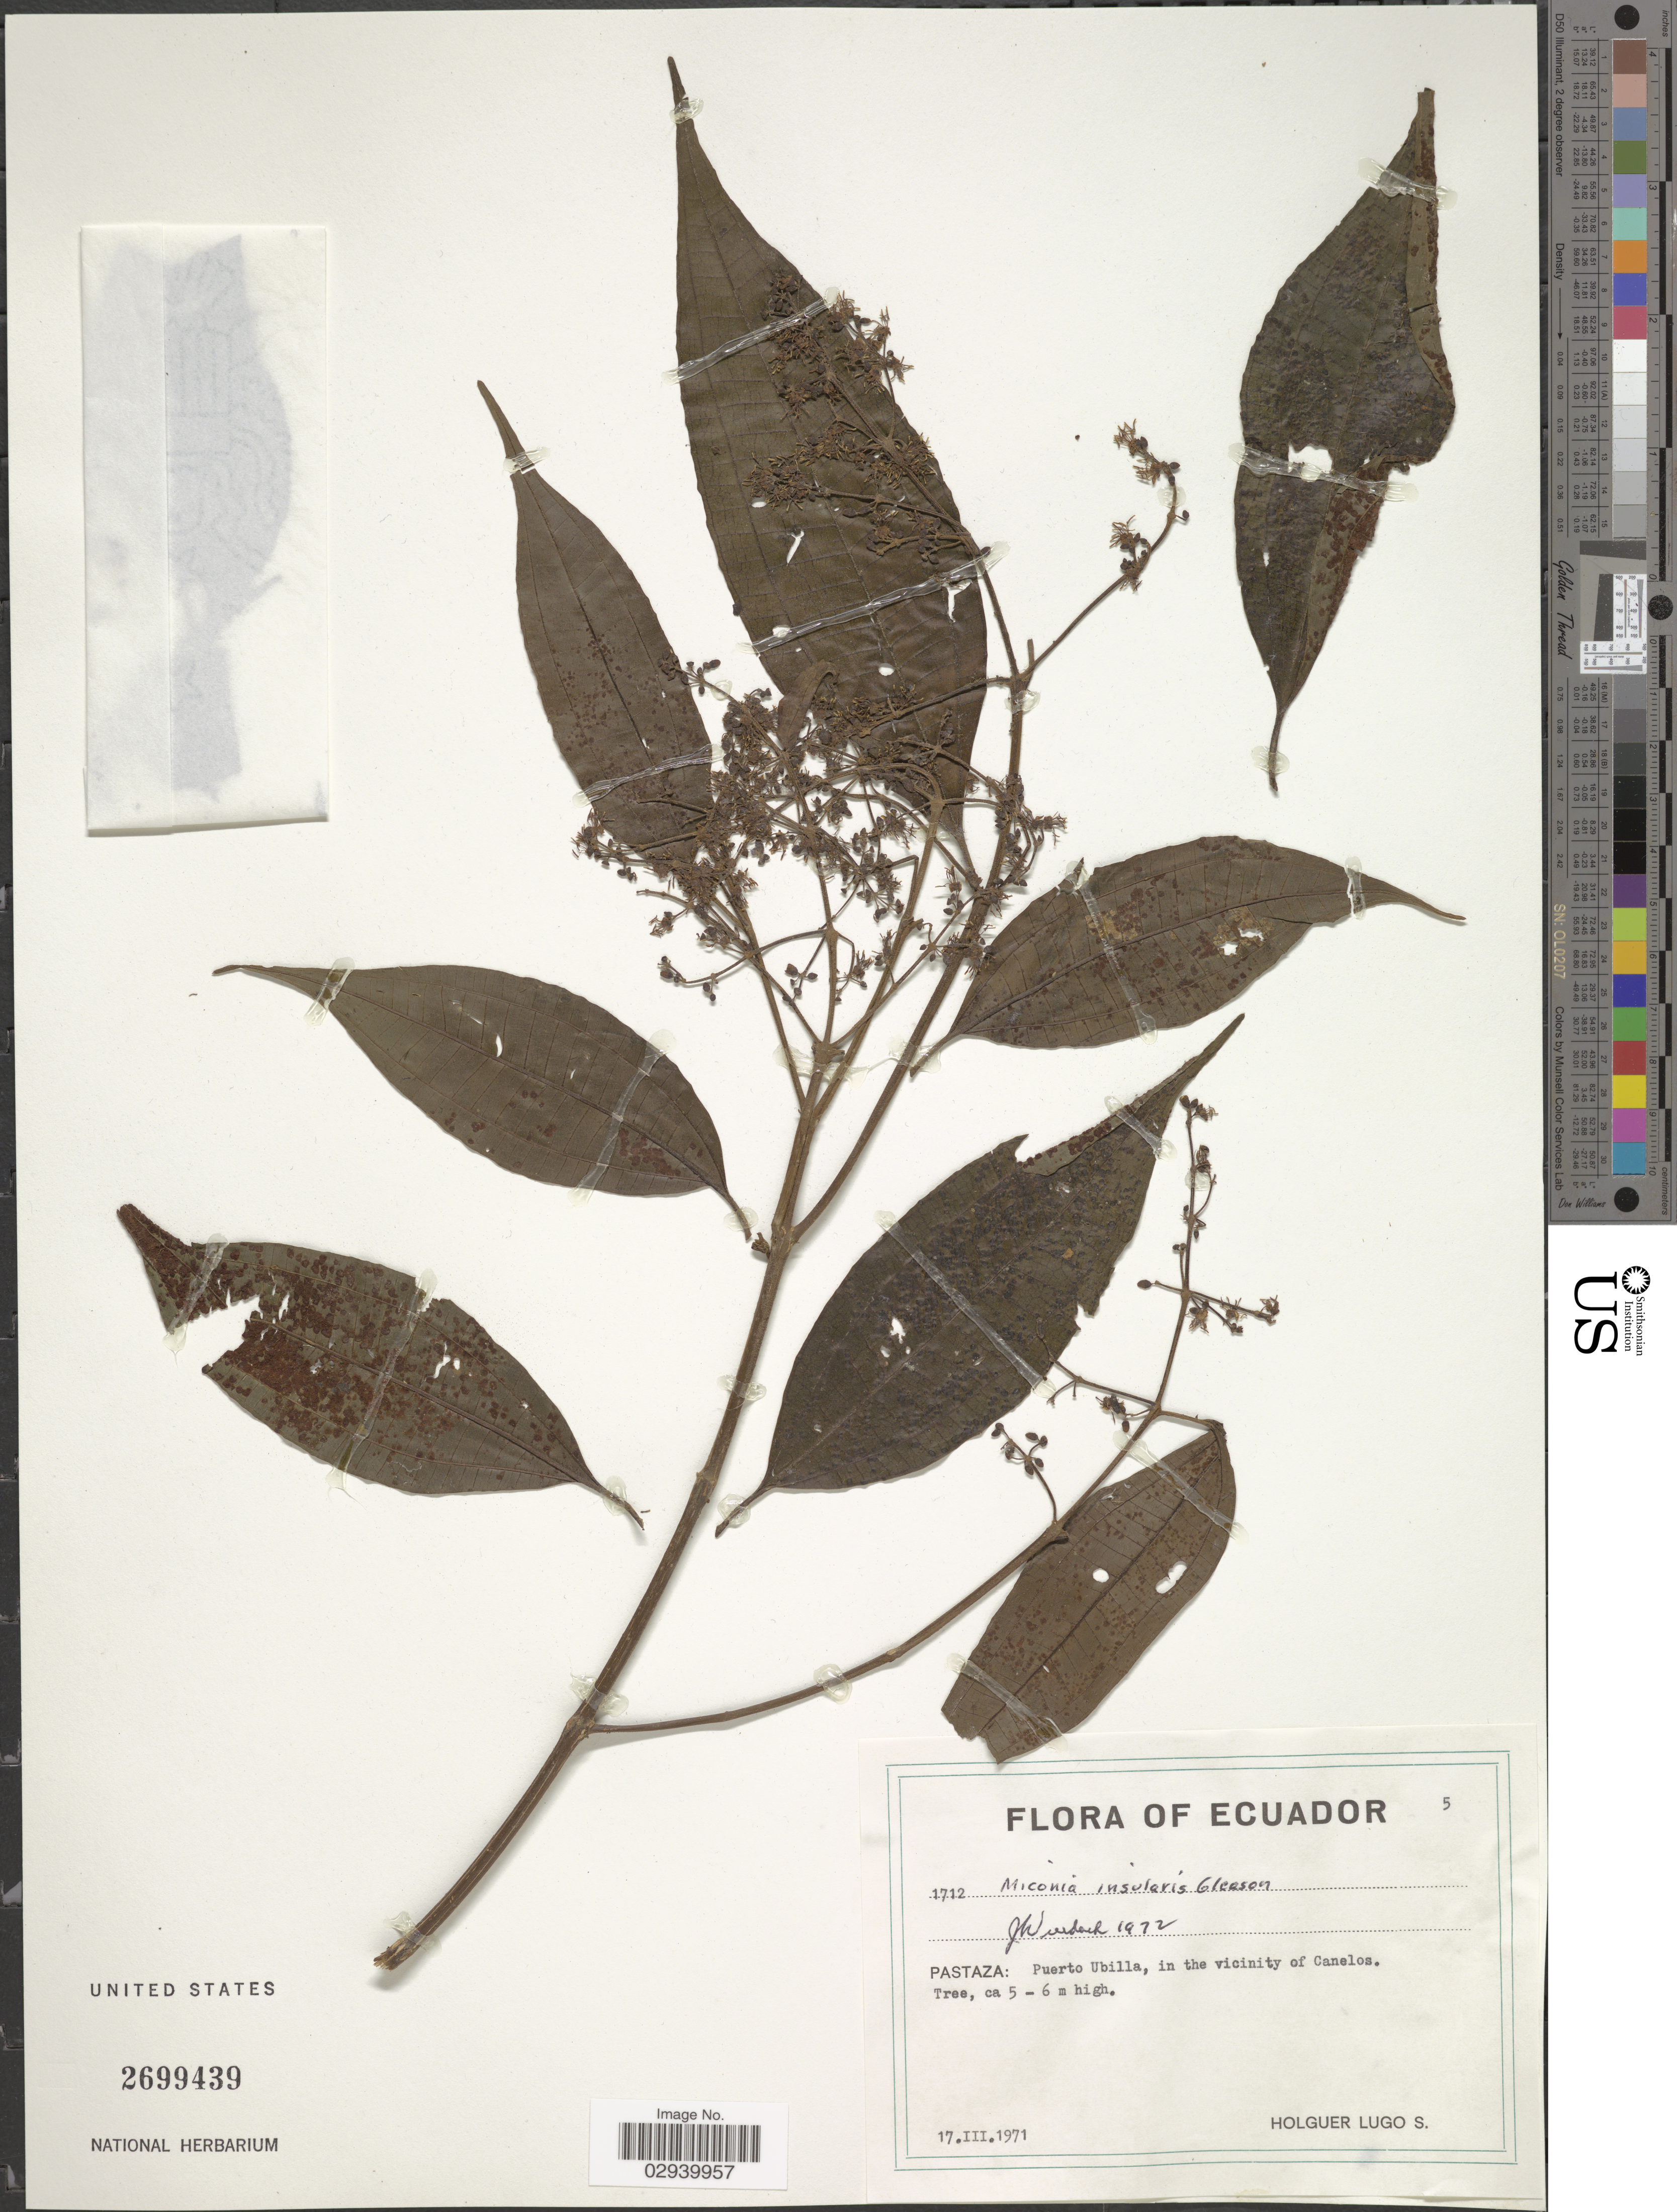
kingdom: Plantae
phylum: Tracheophyta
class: Magnoliopsida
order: Myrtales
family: Melastomataceae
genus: Miconia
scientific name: Miconia insularis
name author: Gleason in I.M. Johnst.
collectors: H. Lugo S.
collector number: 1712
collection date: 1971-03-17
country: Ecuador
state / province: Pastaza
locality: Puerto Ubilla, in the vicinity of Canelos.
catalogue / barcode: US 2699439